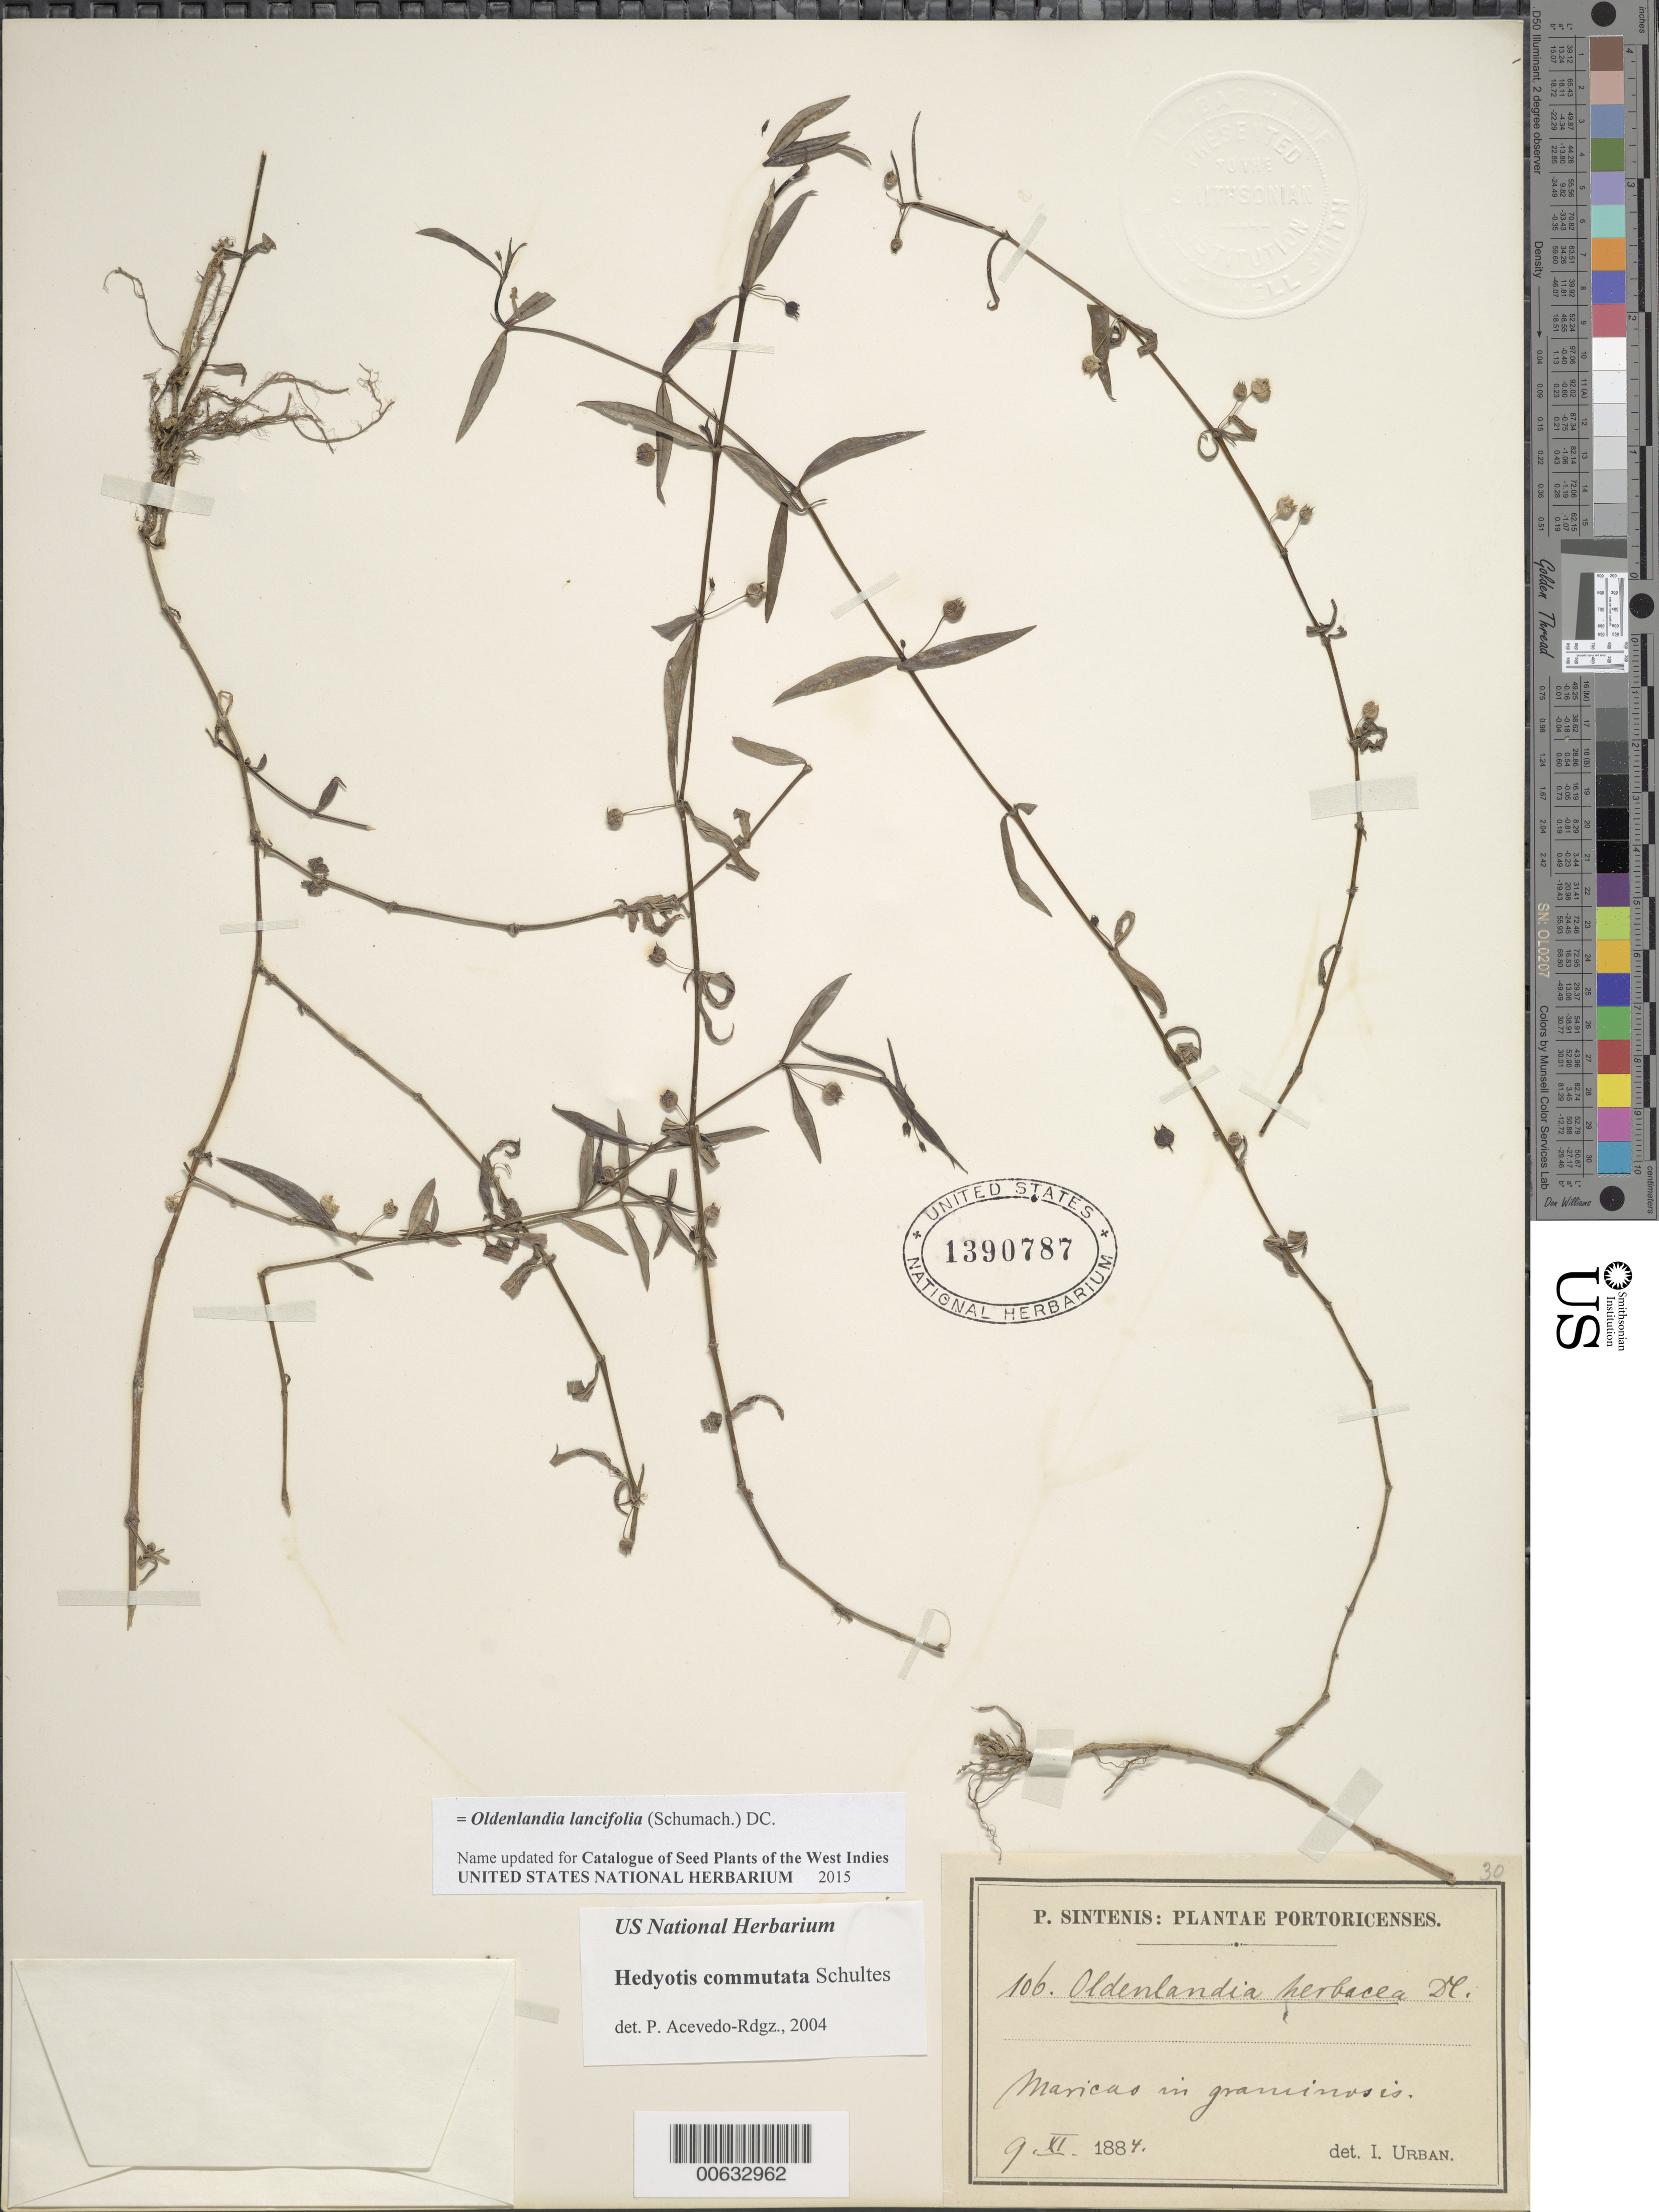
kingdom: Plantae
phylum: Tracheophyta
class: Magnoliopsida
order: Gentianales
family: Rubiaceae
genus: Oldenlandia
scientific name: Oldenlandia herbacea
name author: (L.) Roxb.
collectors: P. Sintenis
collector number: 106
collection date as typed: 09 Nov 1884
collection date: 1884-11-09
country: Puerto Rico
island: Greater Antilles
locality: Maricao, in graminosis.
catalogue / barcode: US 1390787